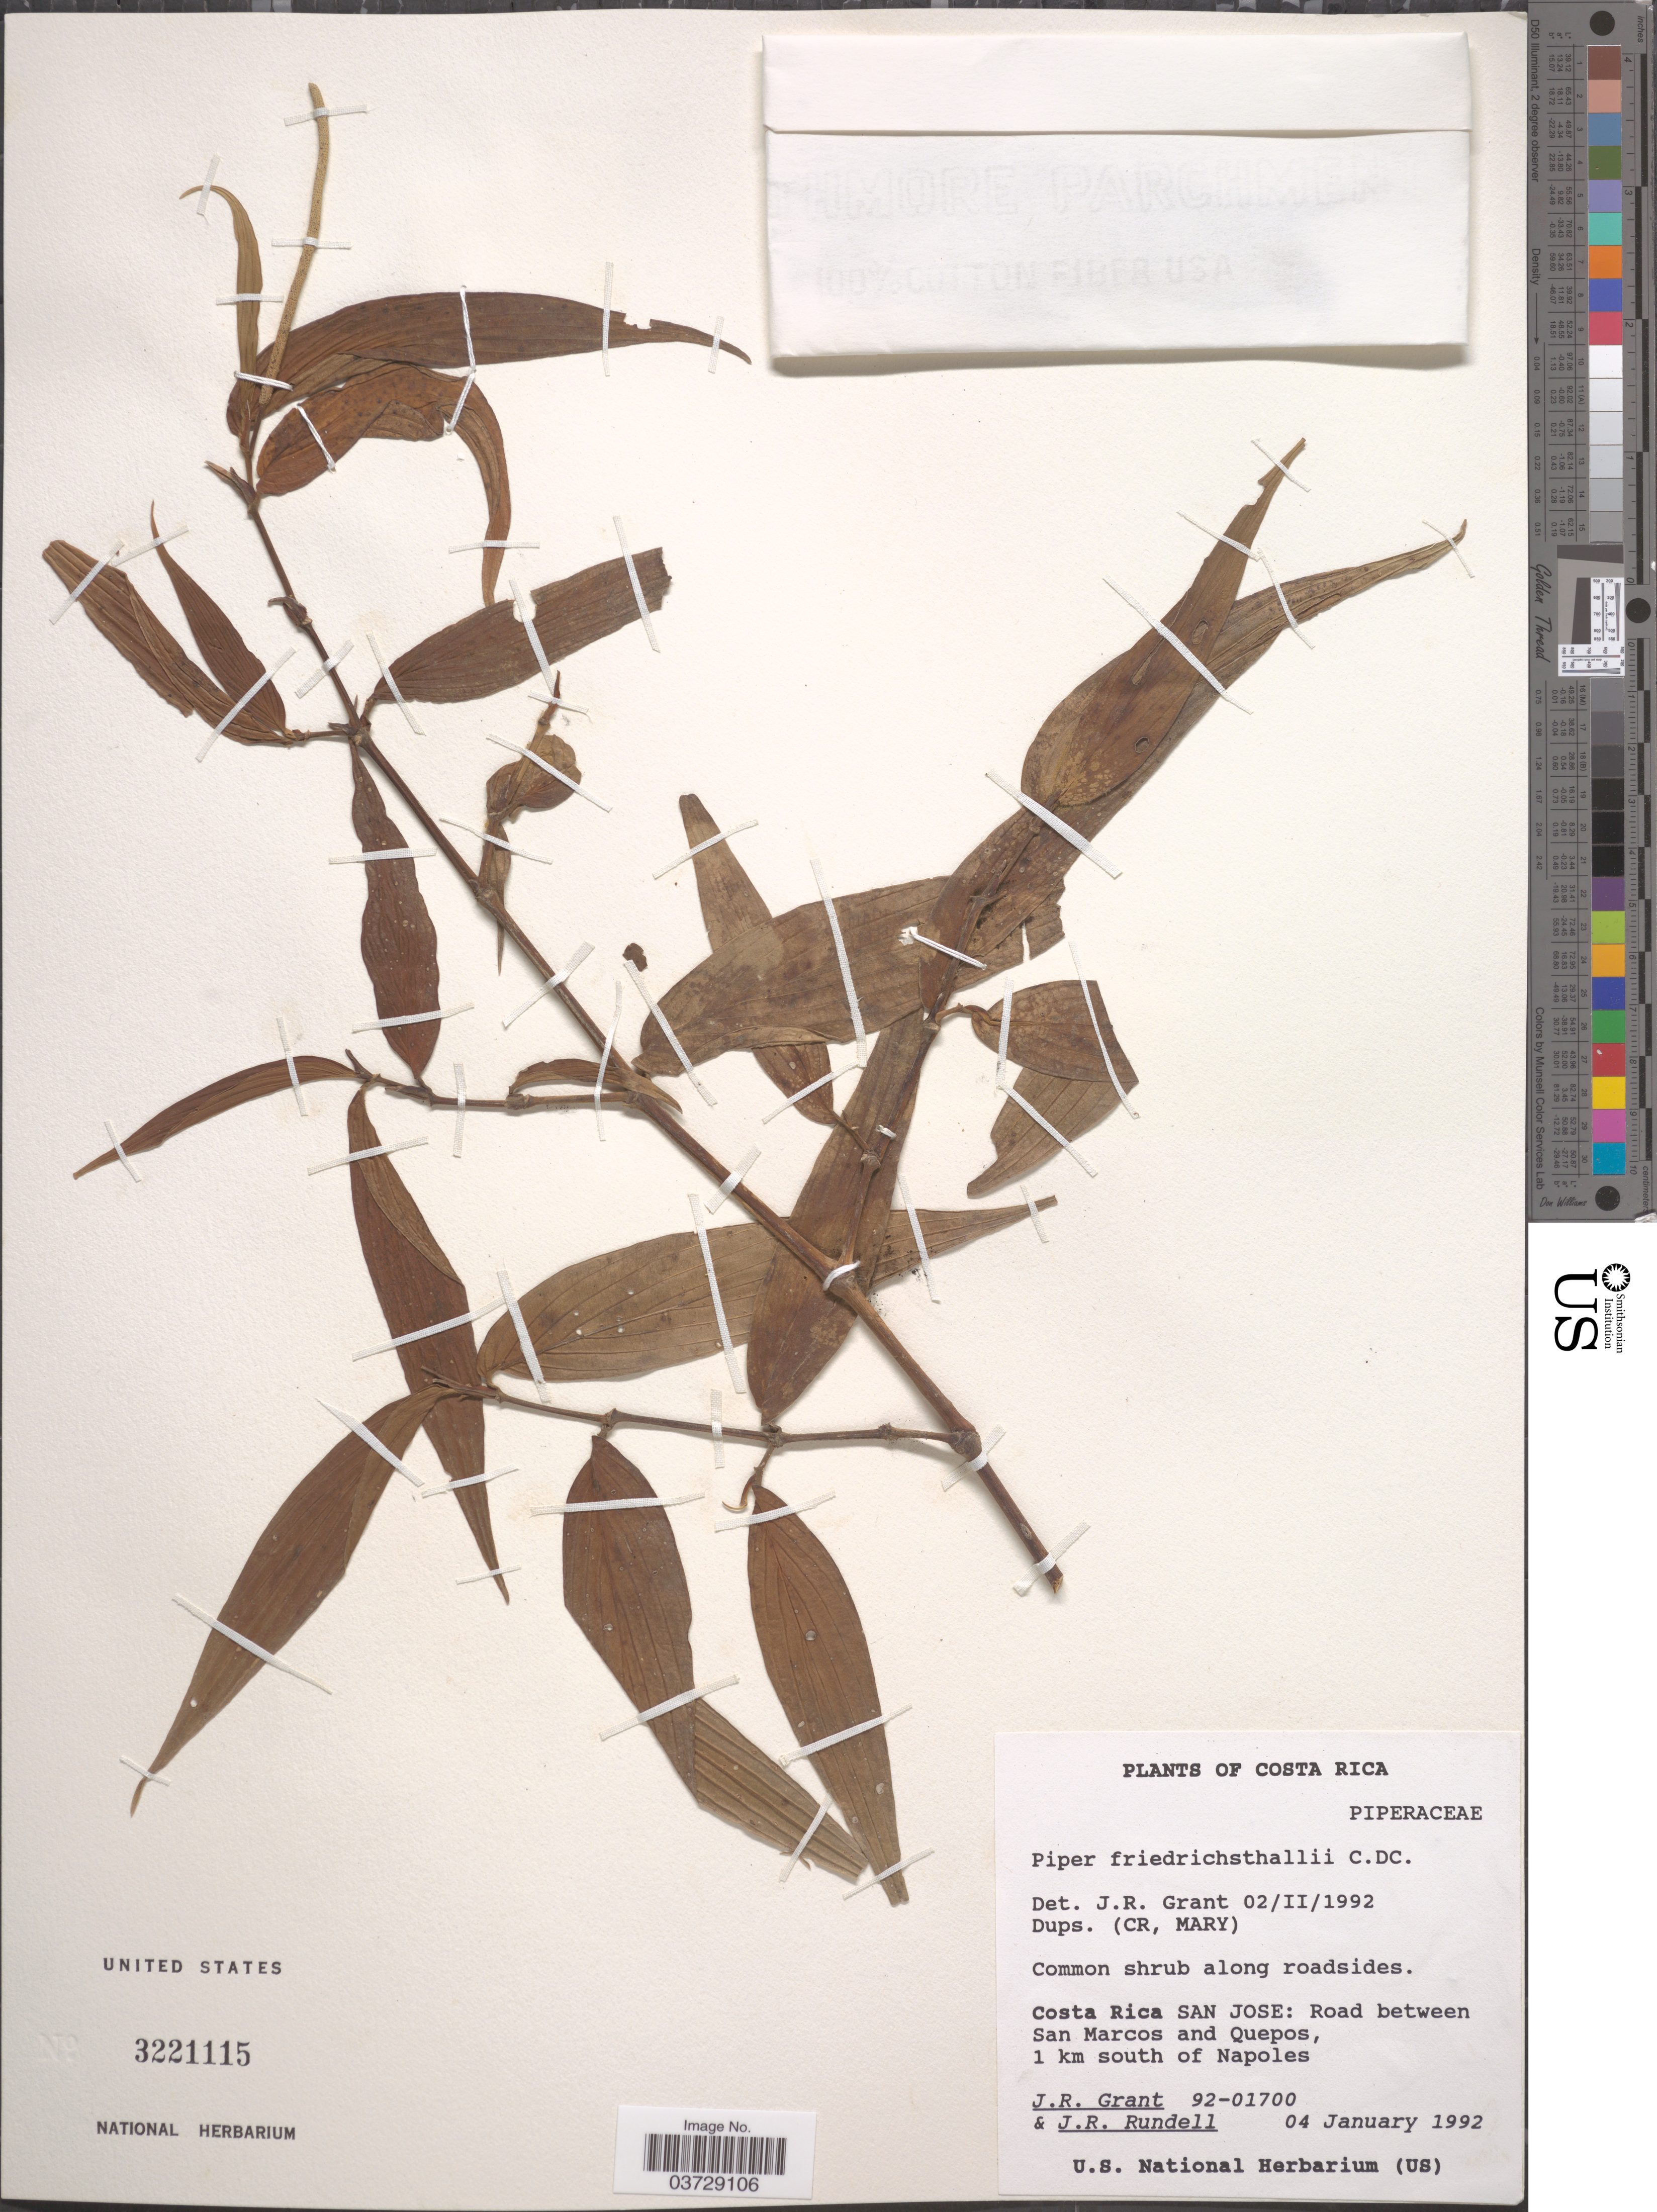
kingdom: Plantae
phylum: Tracheophyta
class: Magnoliopsida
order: Piperales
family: Piperaceae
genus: Piper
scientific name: Piper friedrichsthalii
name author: C. DC.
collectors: J. Grant & J. R. Rundell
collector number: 92-01700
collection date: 1992-01-04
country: Costa Rica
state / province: San José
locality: Road between San Marcos and Quepos, 1 km south of Napoles.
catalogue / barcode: US 3221115